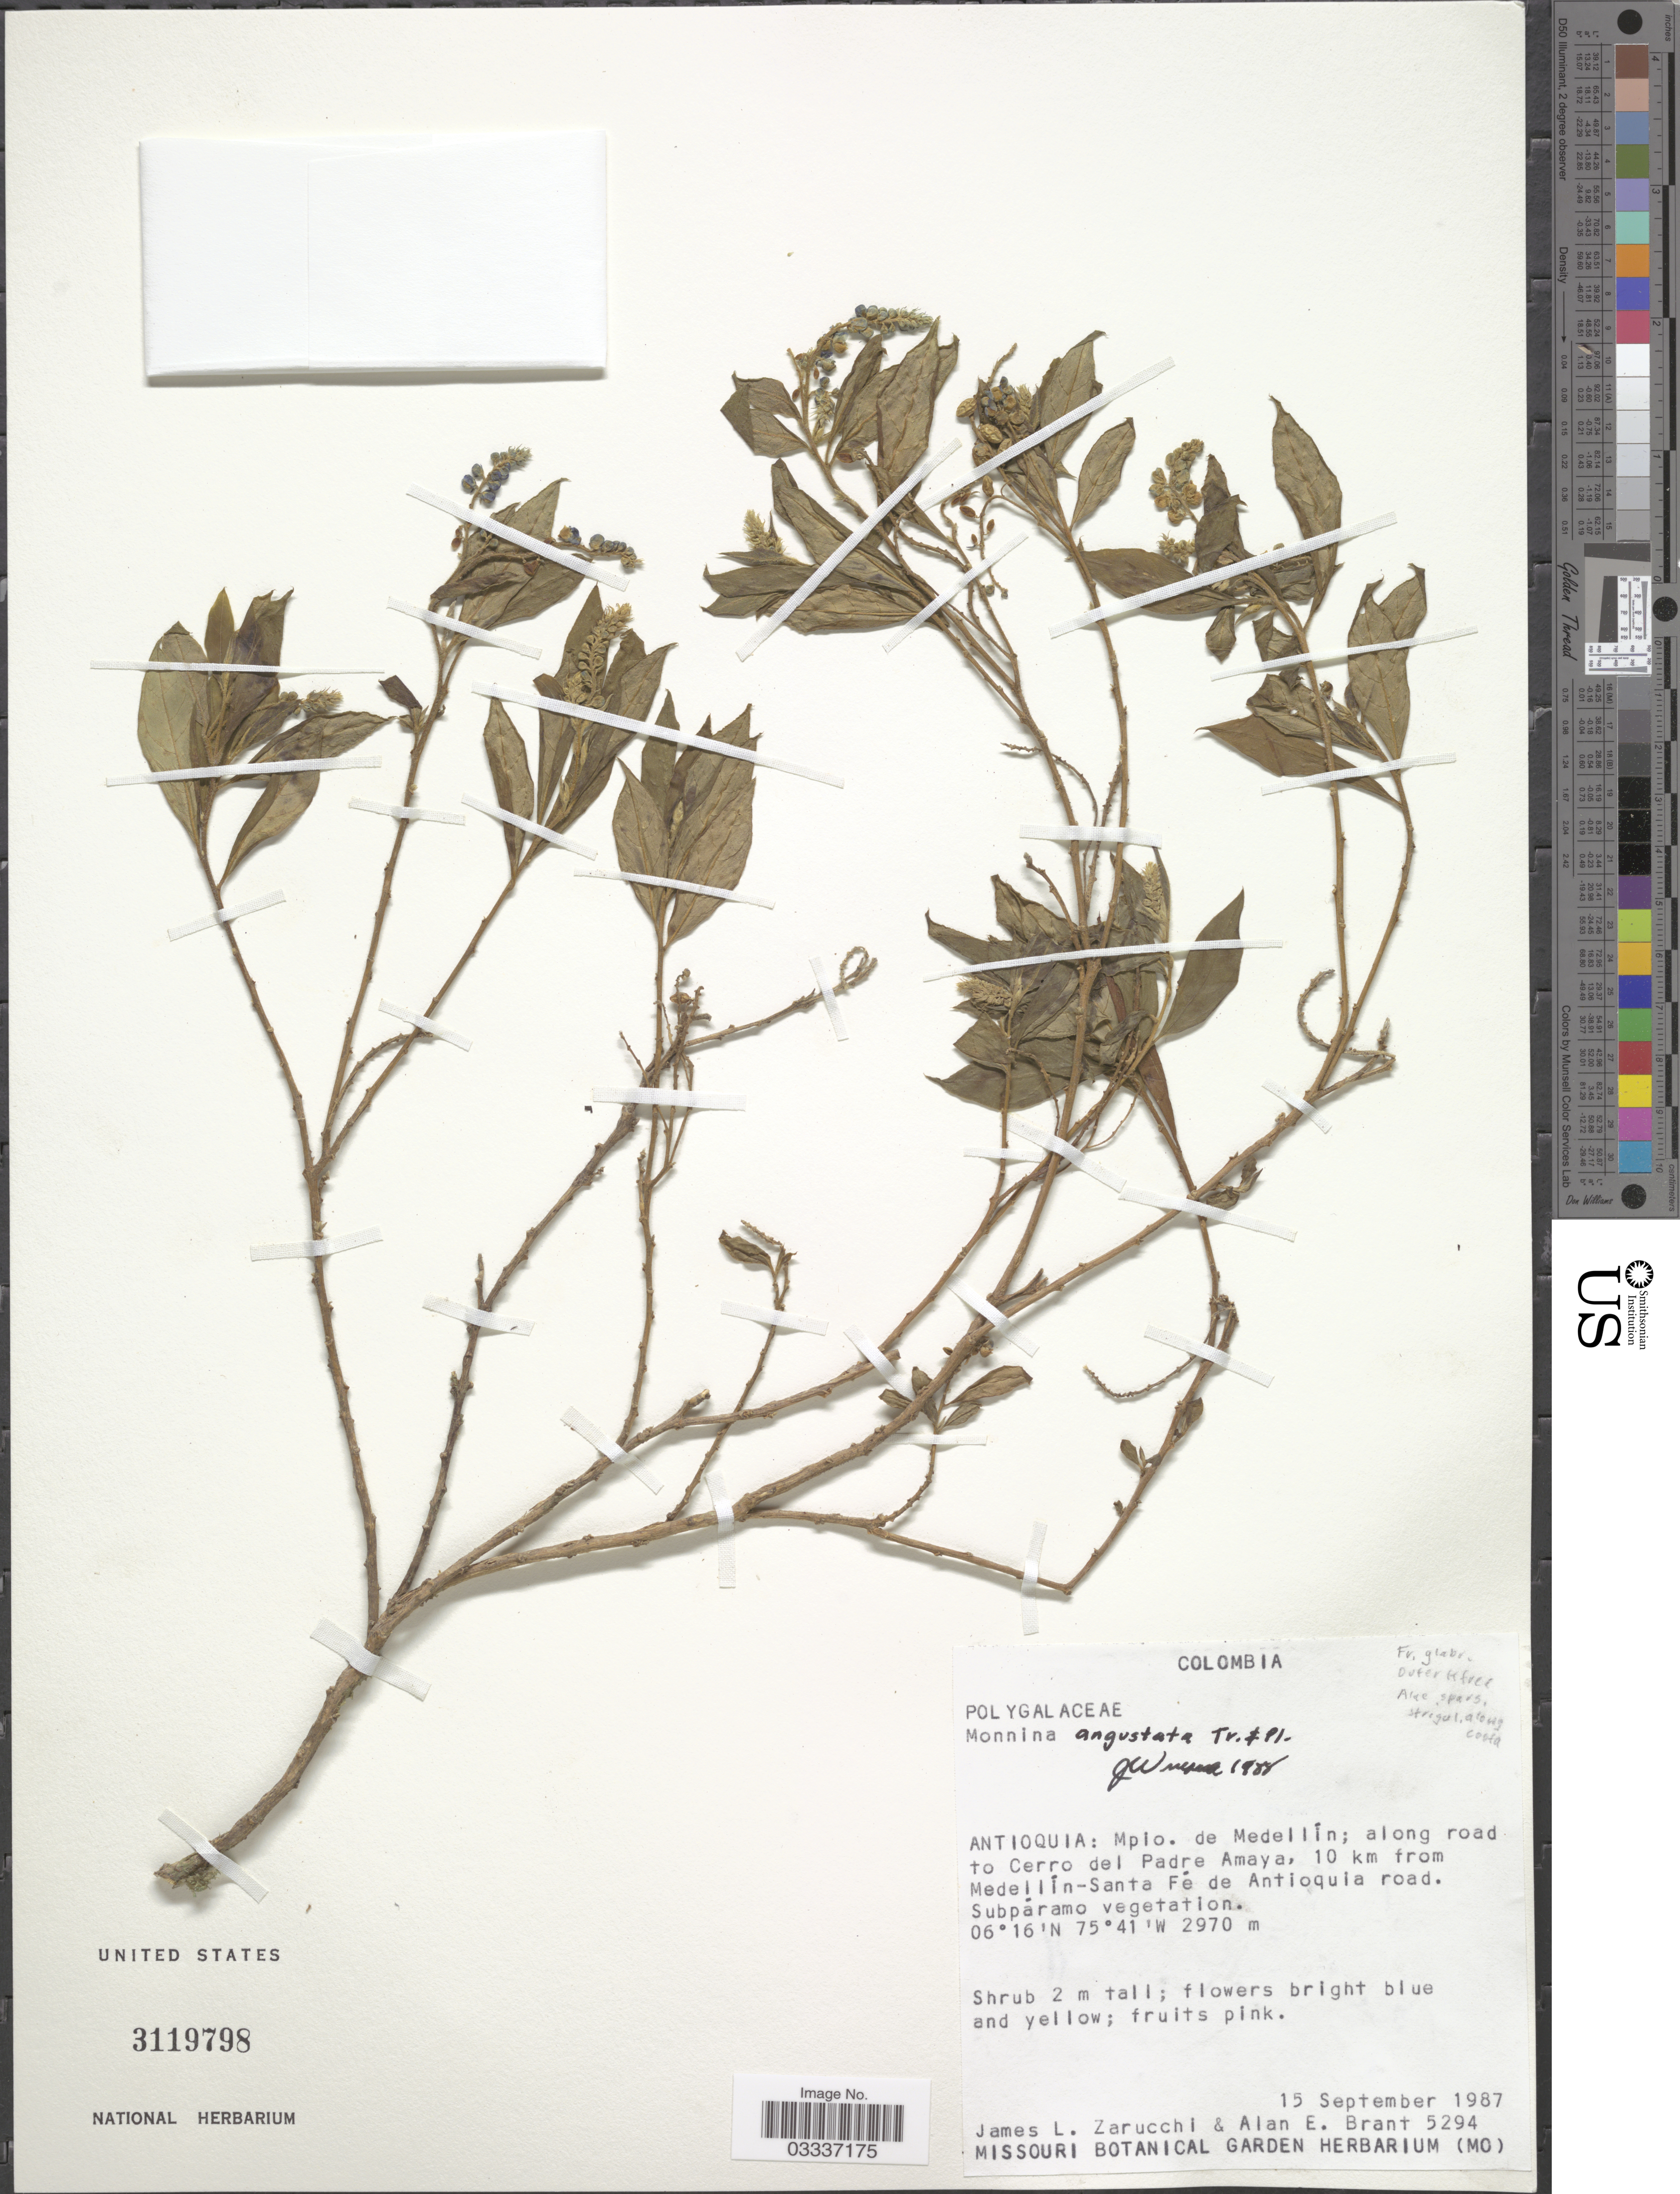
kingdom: Plantae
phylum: Tracheophyta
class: Magnoliopsida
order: Fabales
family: Polygalaceae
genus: Monnina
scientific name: Monnina angustata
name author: Triana & Planch.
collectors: J. L. Zarucchi & A. Brant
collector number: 5294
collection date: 1987-09-15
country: Colombia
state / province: Antioquia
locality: Mpio. de Medellín; along road to Cerro del Padre Amaya, 10 km from Medellín-Santa Fé de Antioquia road.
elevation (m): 2970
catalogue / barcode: US 3119798